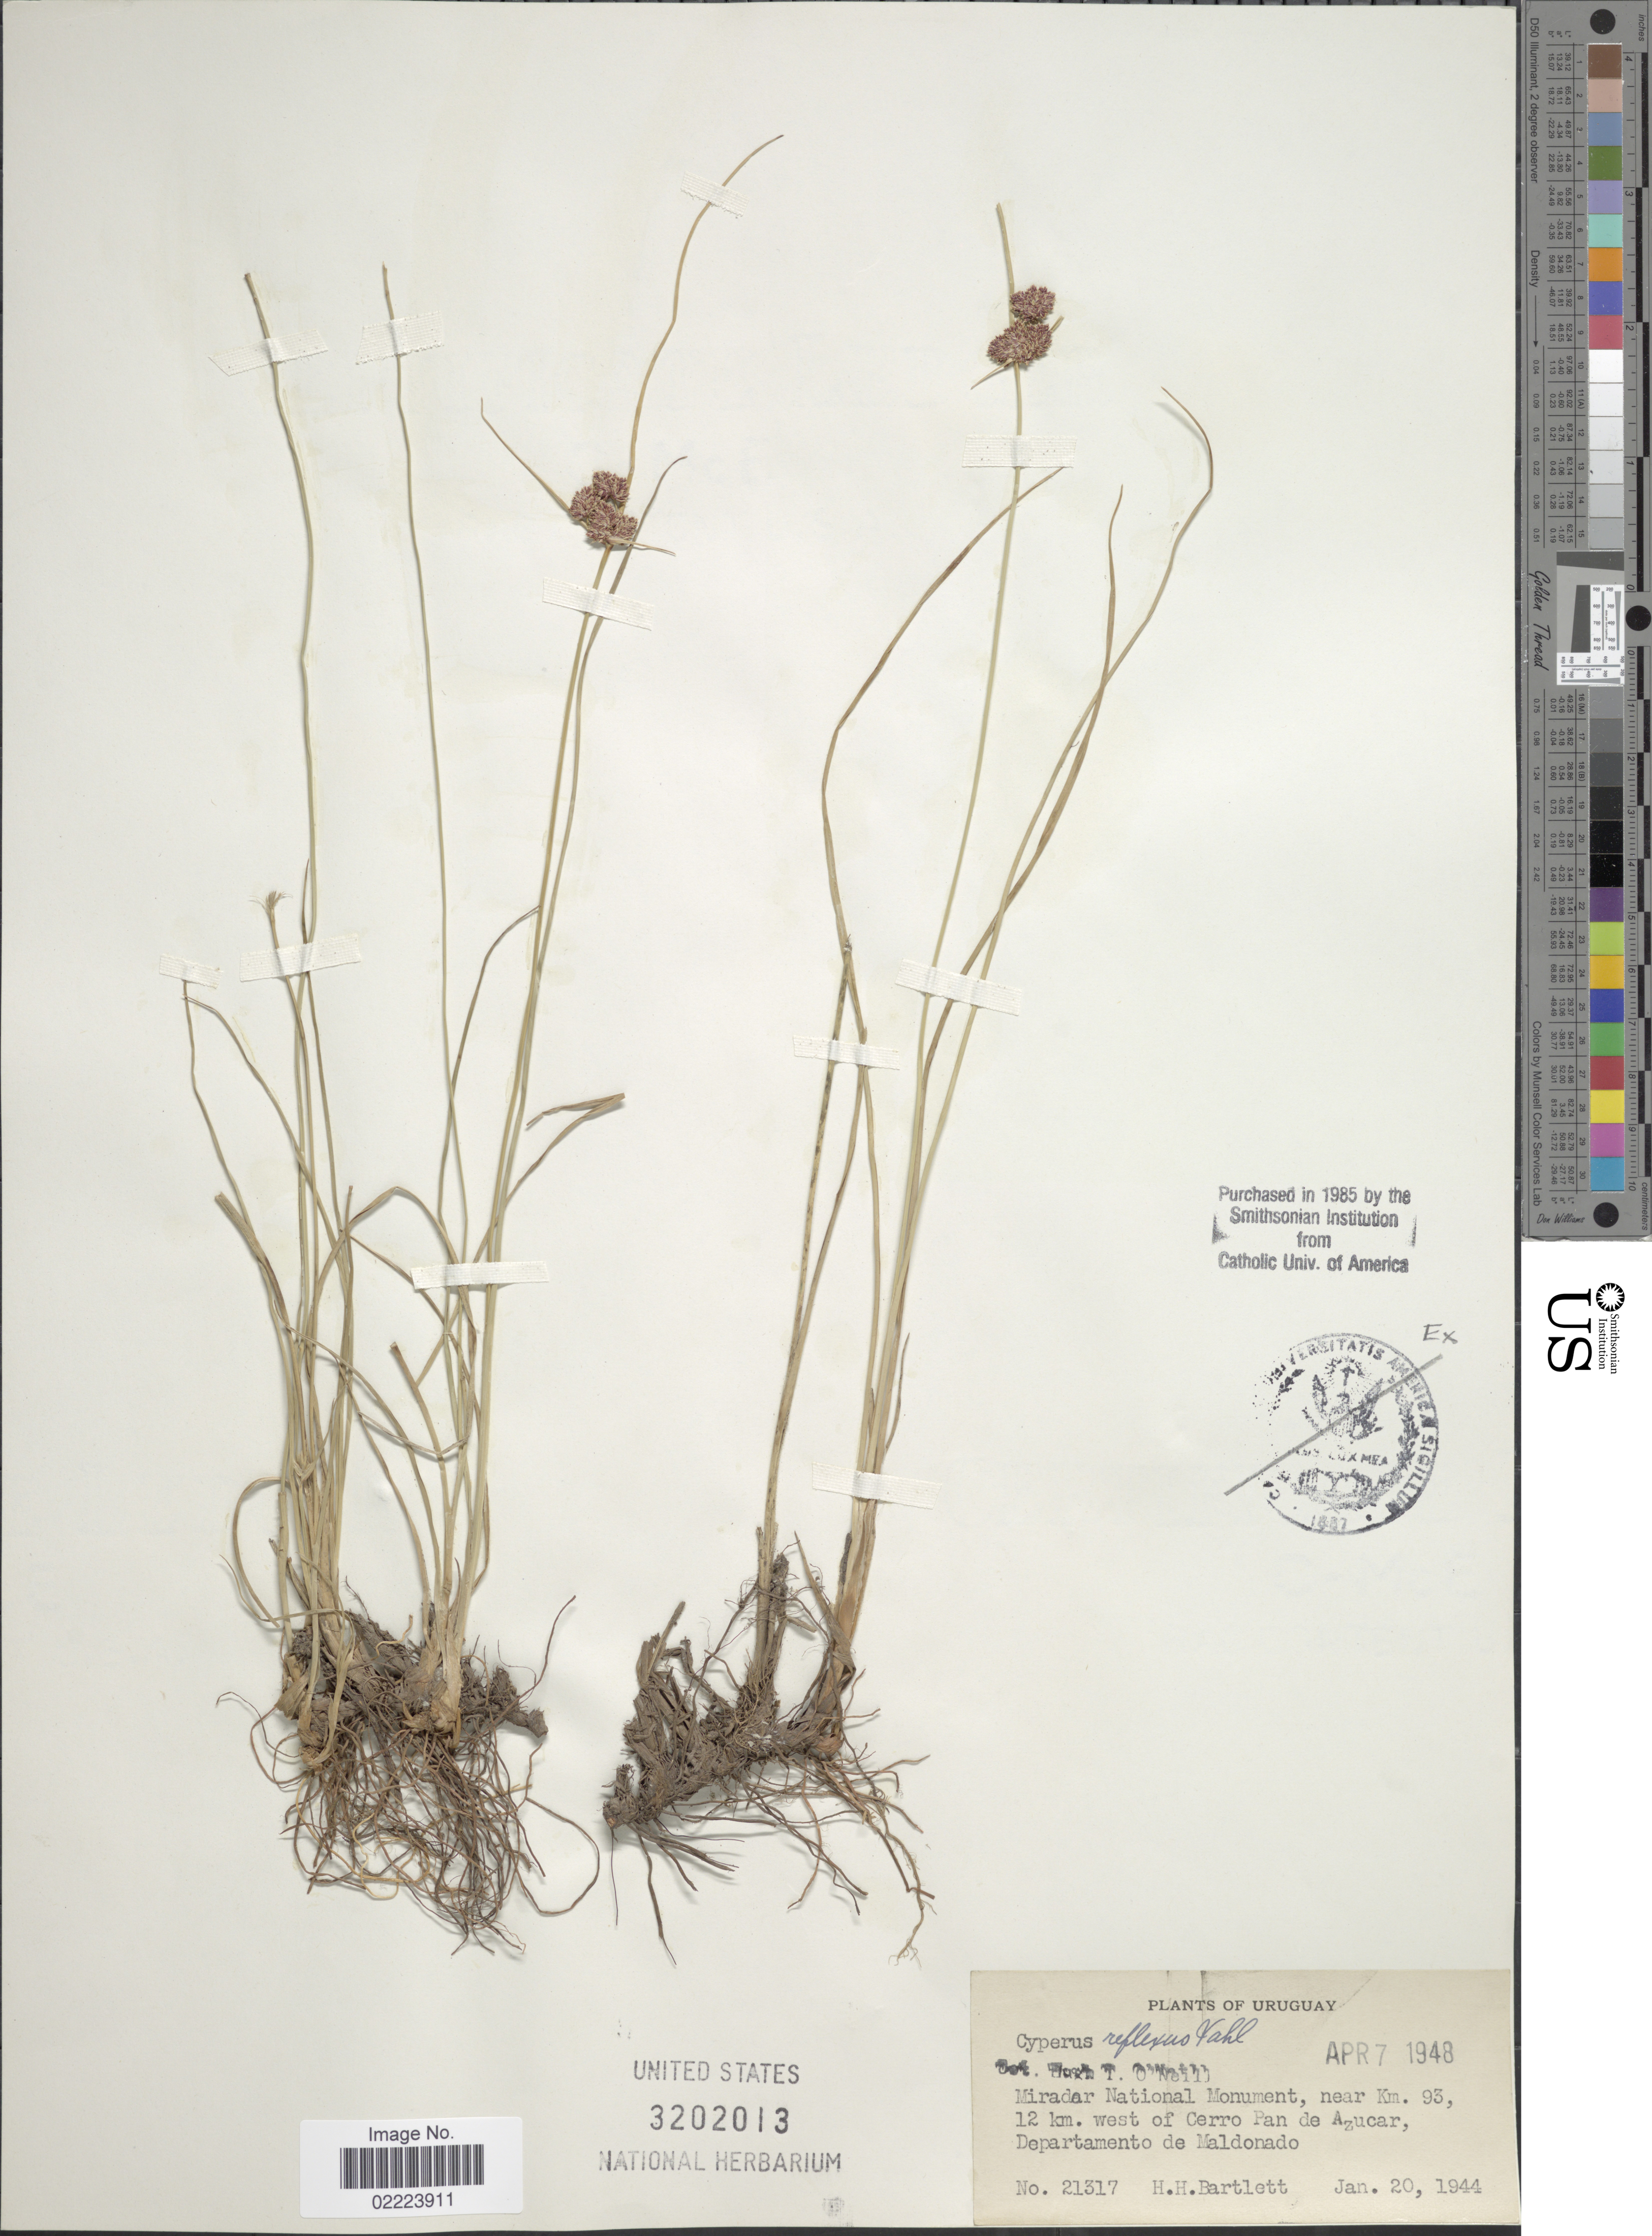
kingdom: Plantae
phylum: Tracheophyta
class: Liliopsida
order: Poales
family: Cyperaceae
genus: Cyperus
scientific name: Cyperus reflexus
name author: Vahl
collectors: H. H. Bartlett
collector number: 21317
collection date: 1944-01-20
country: Uruguay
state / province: Maldonado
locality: Mirador National Monument, near Km. 93, 12 km west of Cerro Pan de Azucar, Departamento de Maldonado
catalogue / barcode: US 3202013